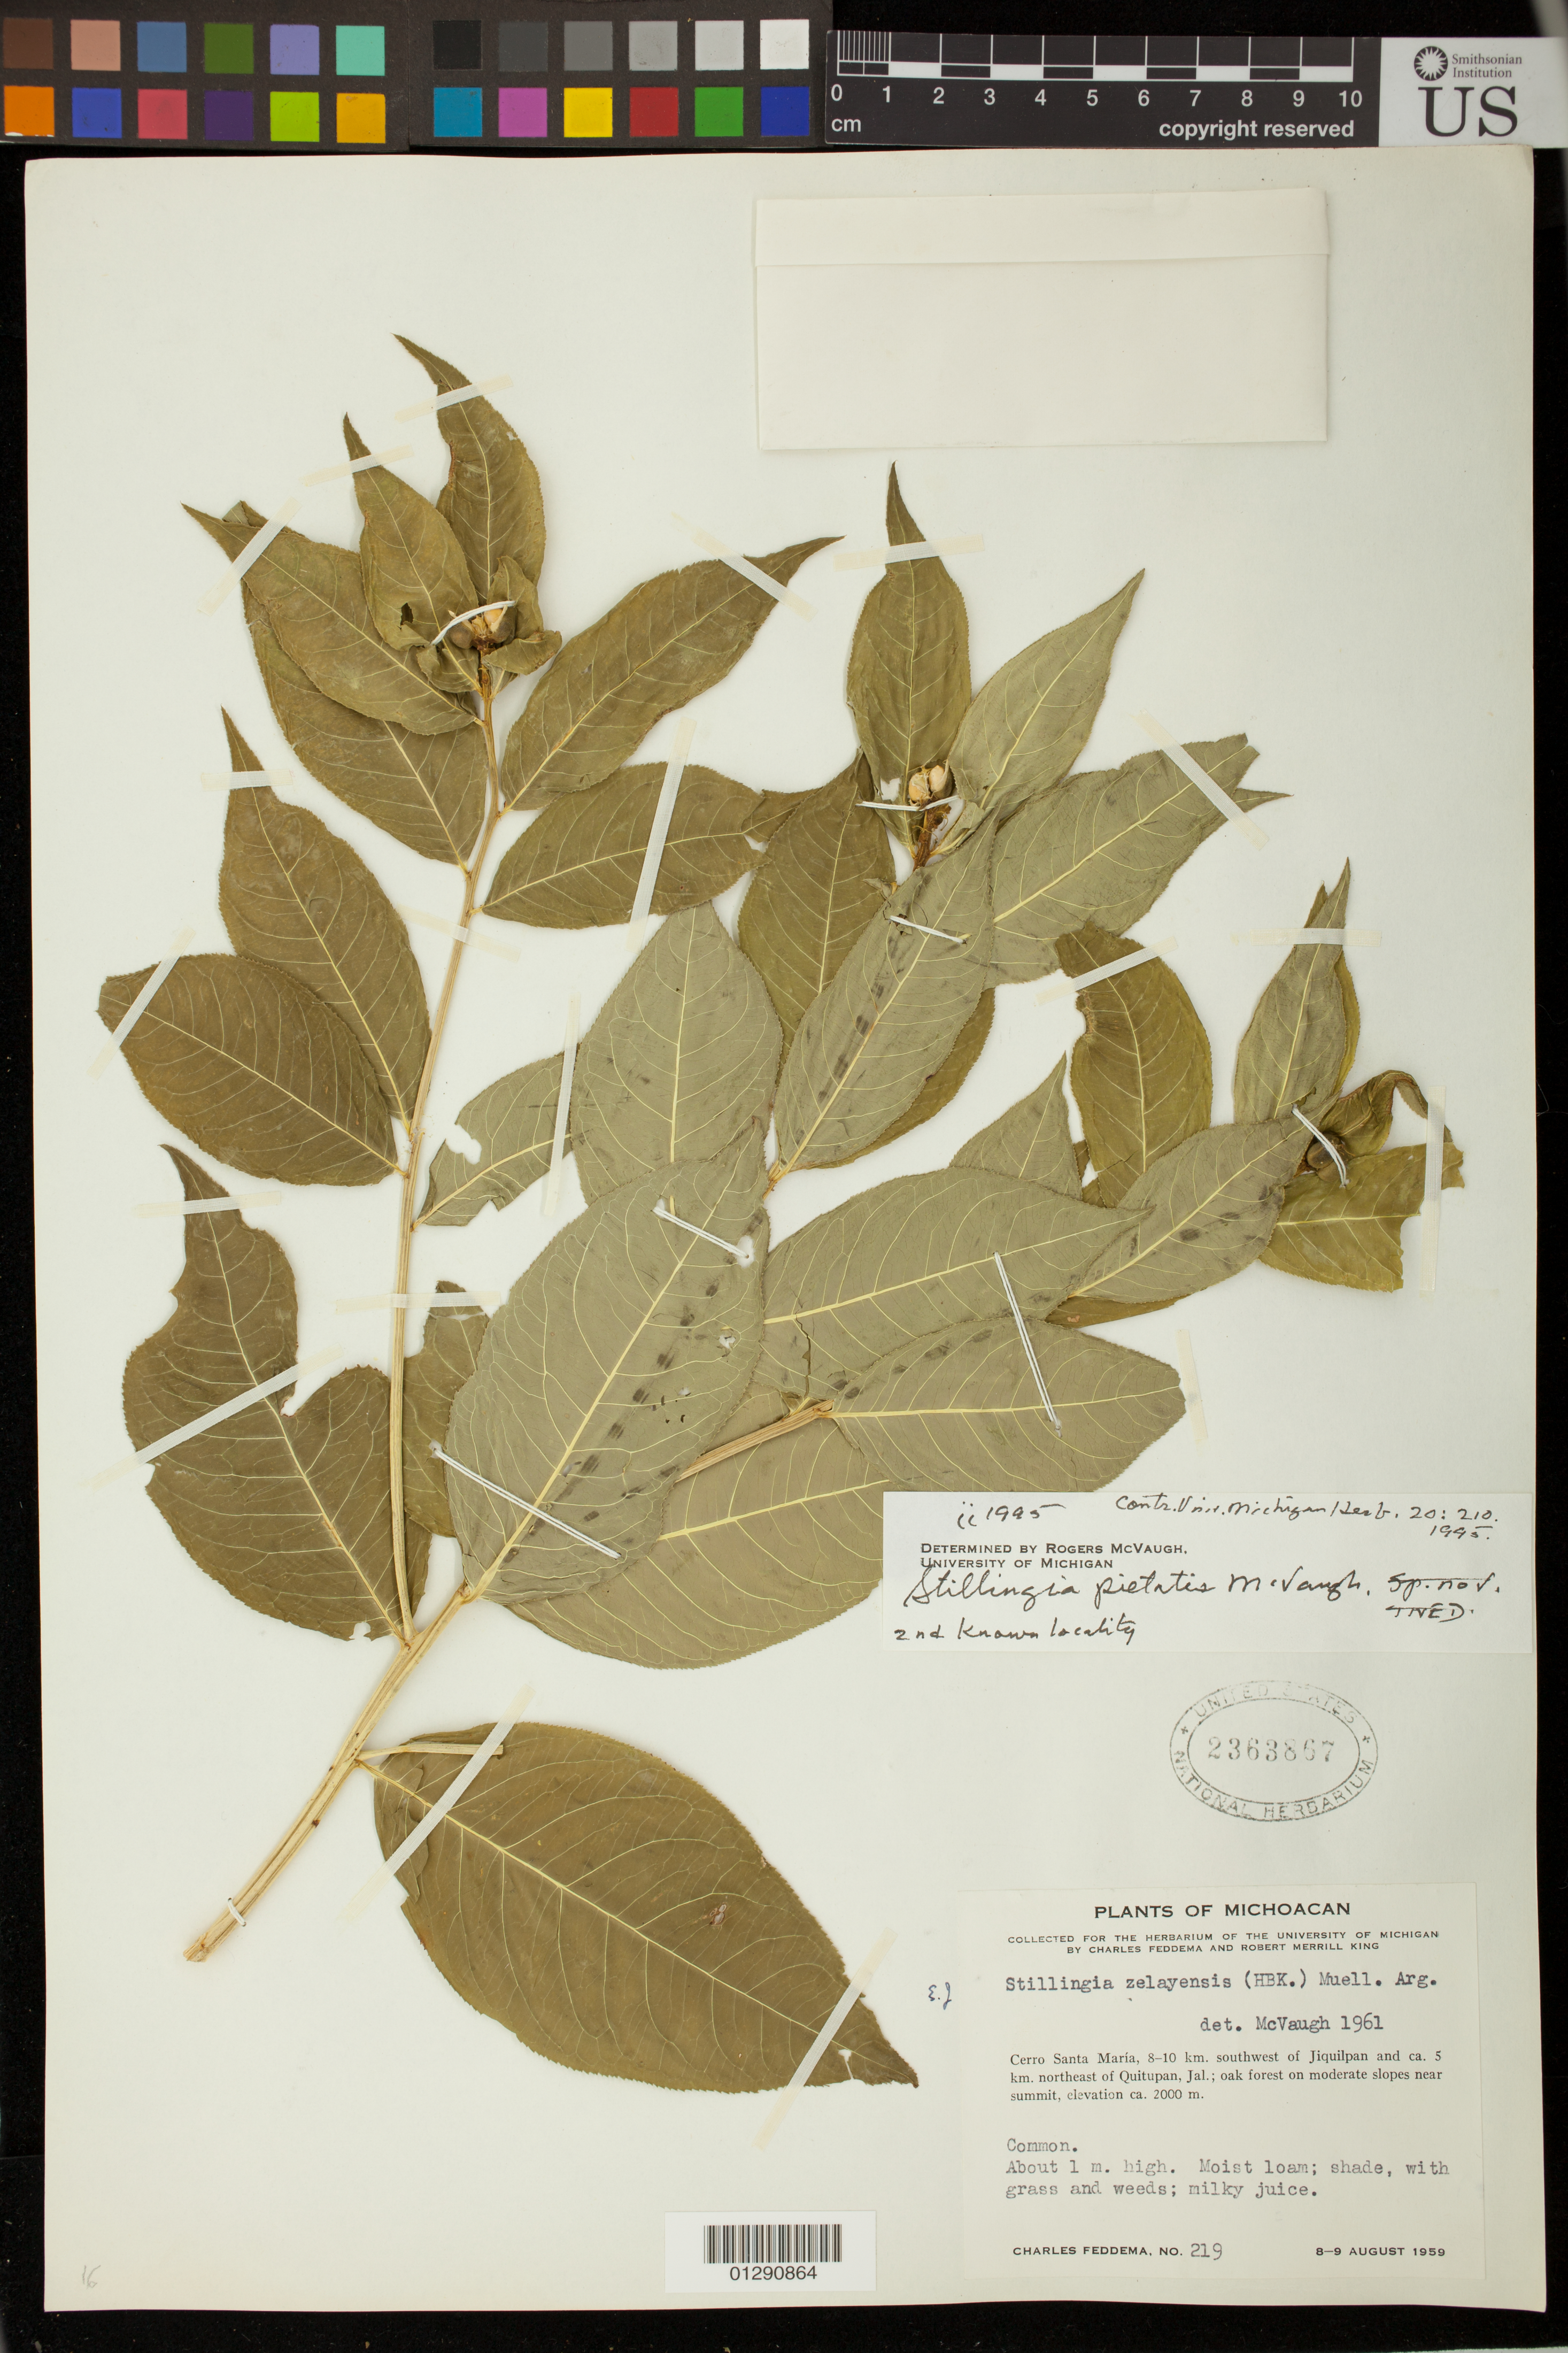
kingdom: Plantae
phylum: Tracheophyta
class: Magnoliopsida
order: Malpighiales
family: Euphorbiaceae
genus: Stillingia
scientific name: Stillingia pietatis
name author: McVaugh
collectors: C. Feddema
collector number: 219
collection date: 1959-08-08/1959-08-09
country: Mexico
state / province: Michoacan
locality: Cerro Santa Maria, 8-10 km, southwest of Jiquilpan and ca. 5 km. northeast of Quitupan, Jal.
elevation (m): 2000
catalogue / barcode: US 2363867